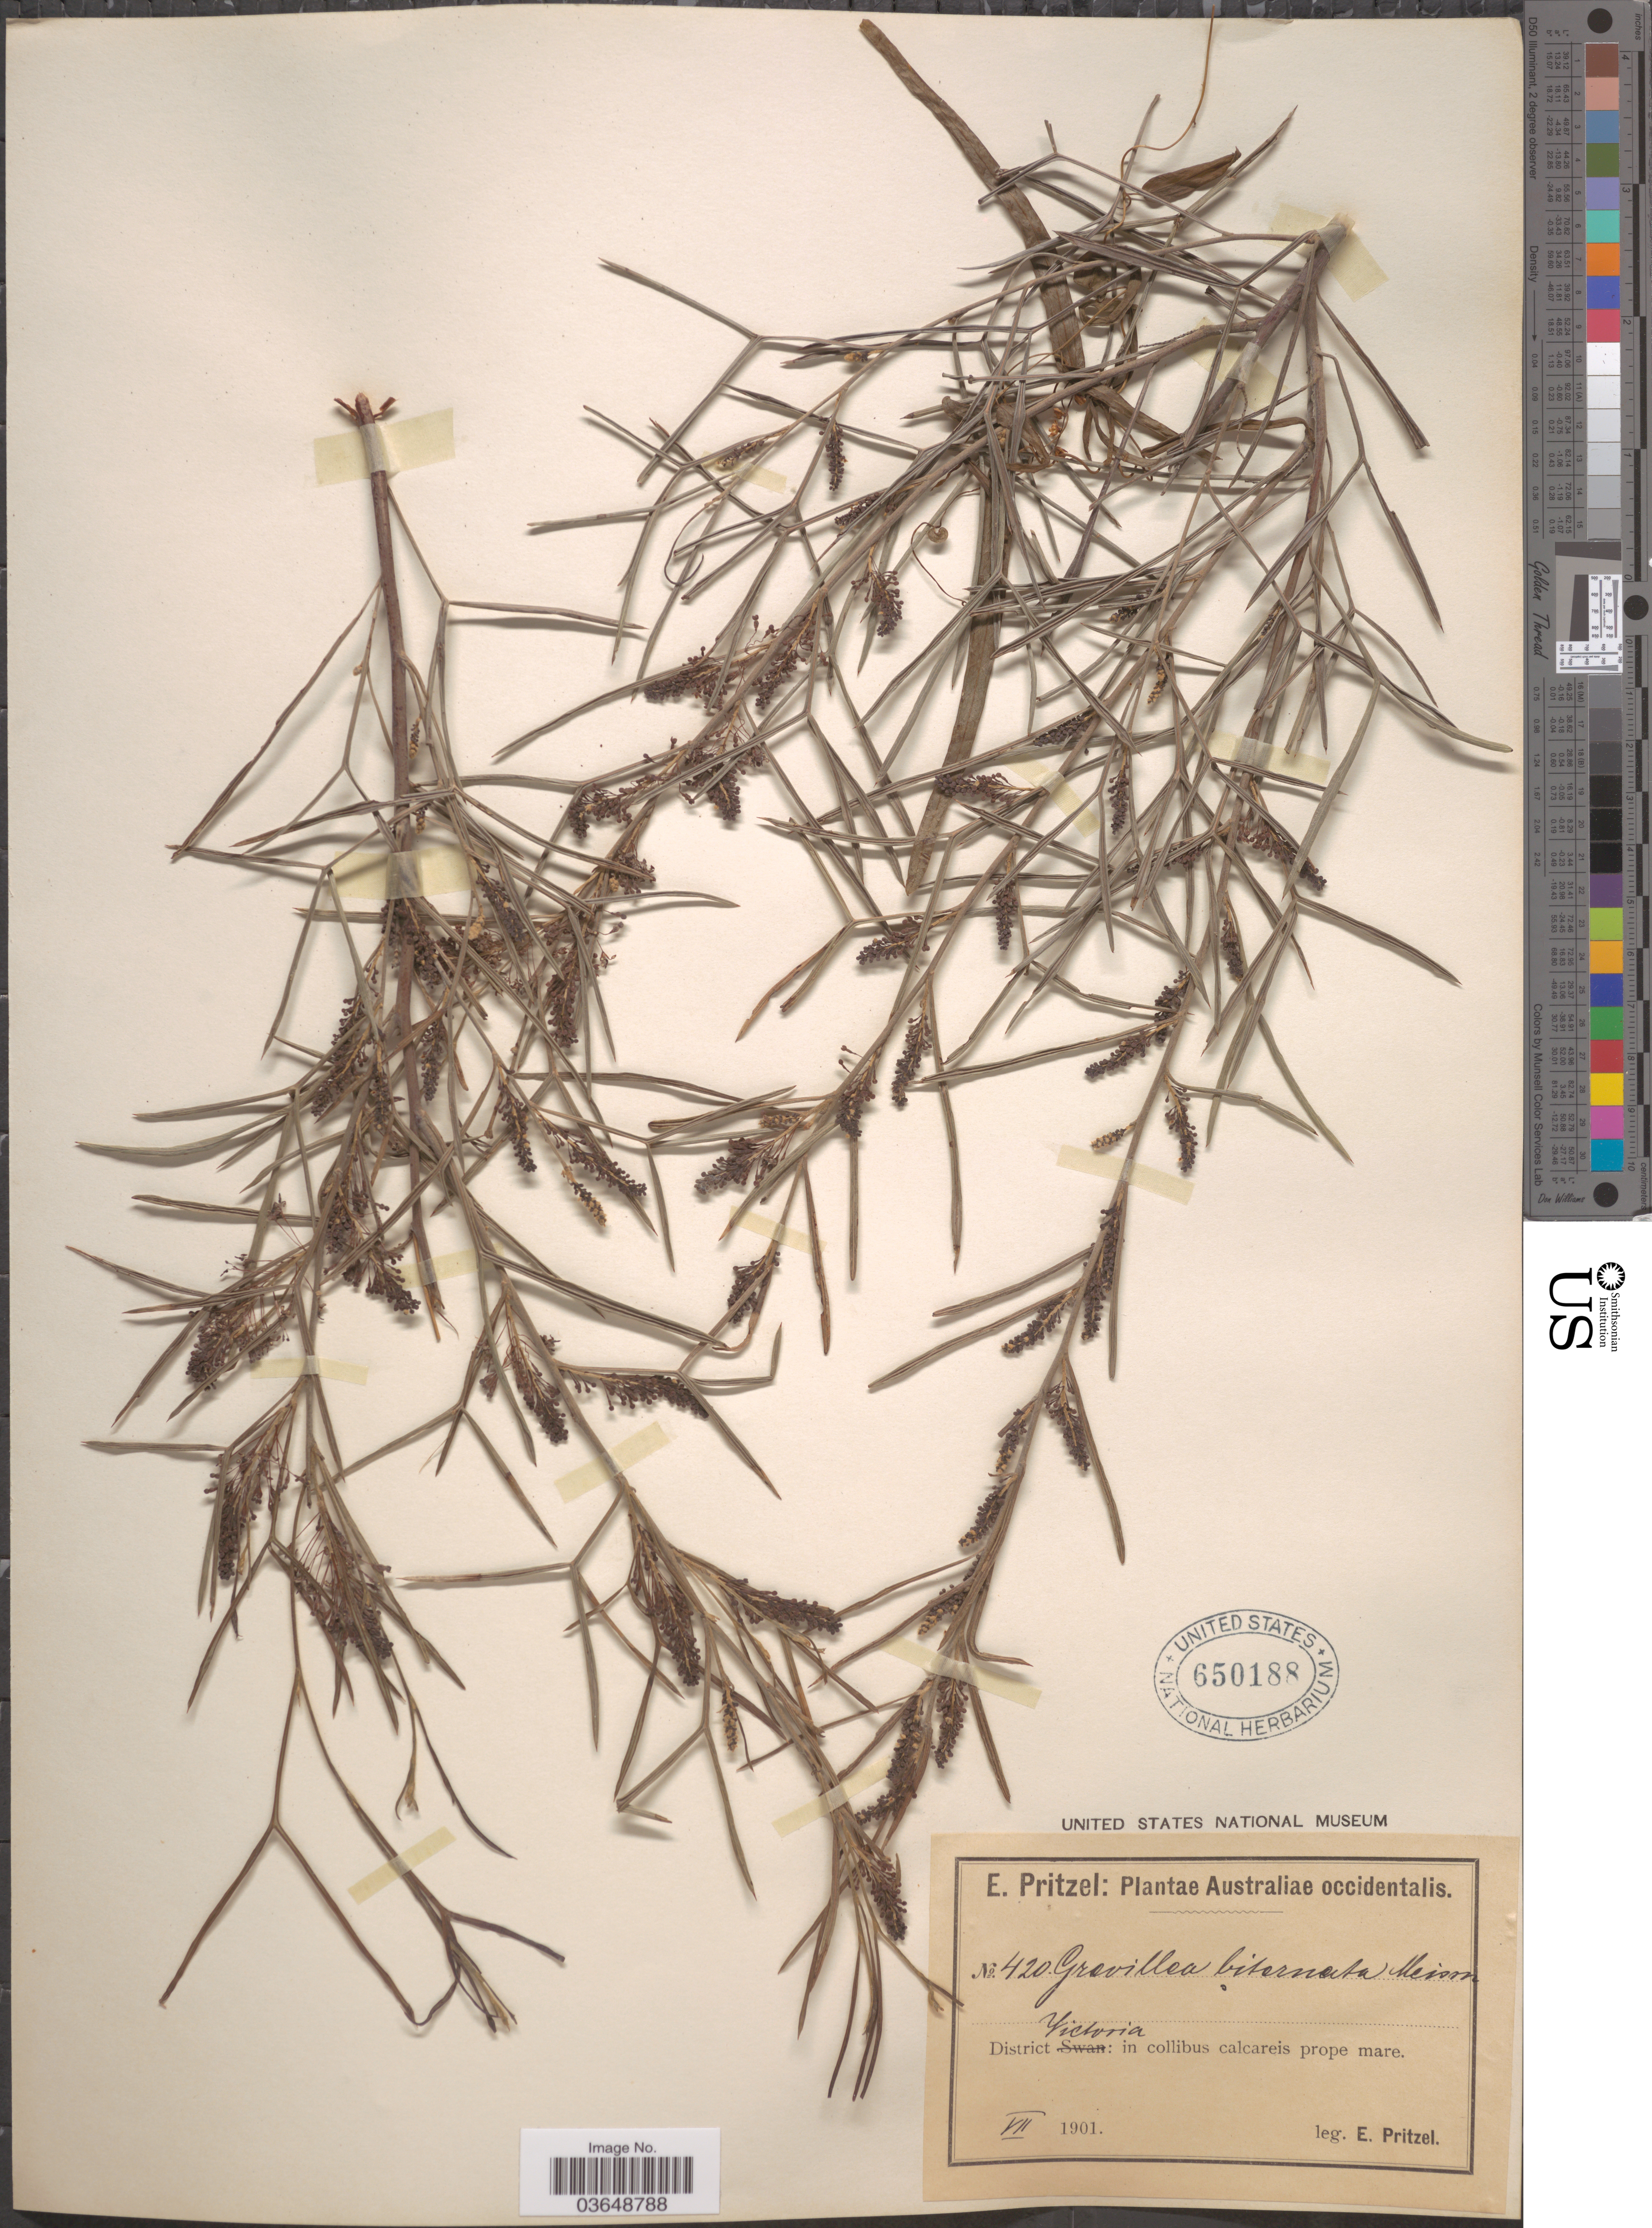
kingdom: Plantae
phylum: Tracheophyta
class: Magnoliopsida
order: Proteales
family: Proteaceae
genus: Grevillea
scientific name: Grevillea biternata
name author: Meisn.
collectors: E. G. Pritzel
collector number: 420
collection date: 1901-07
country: Australia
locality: Australiae occidentalis. District Victoria: in collibus calcareis prope mare.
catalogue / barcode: US 650188